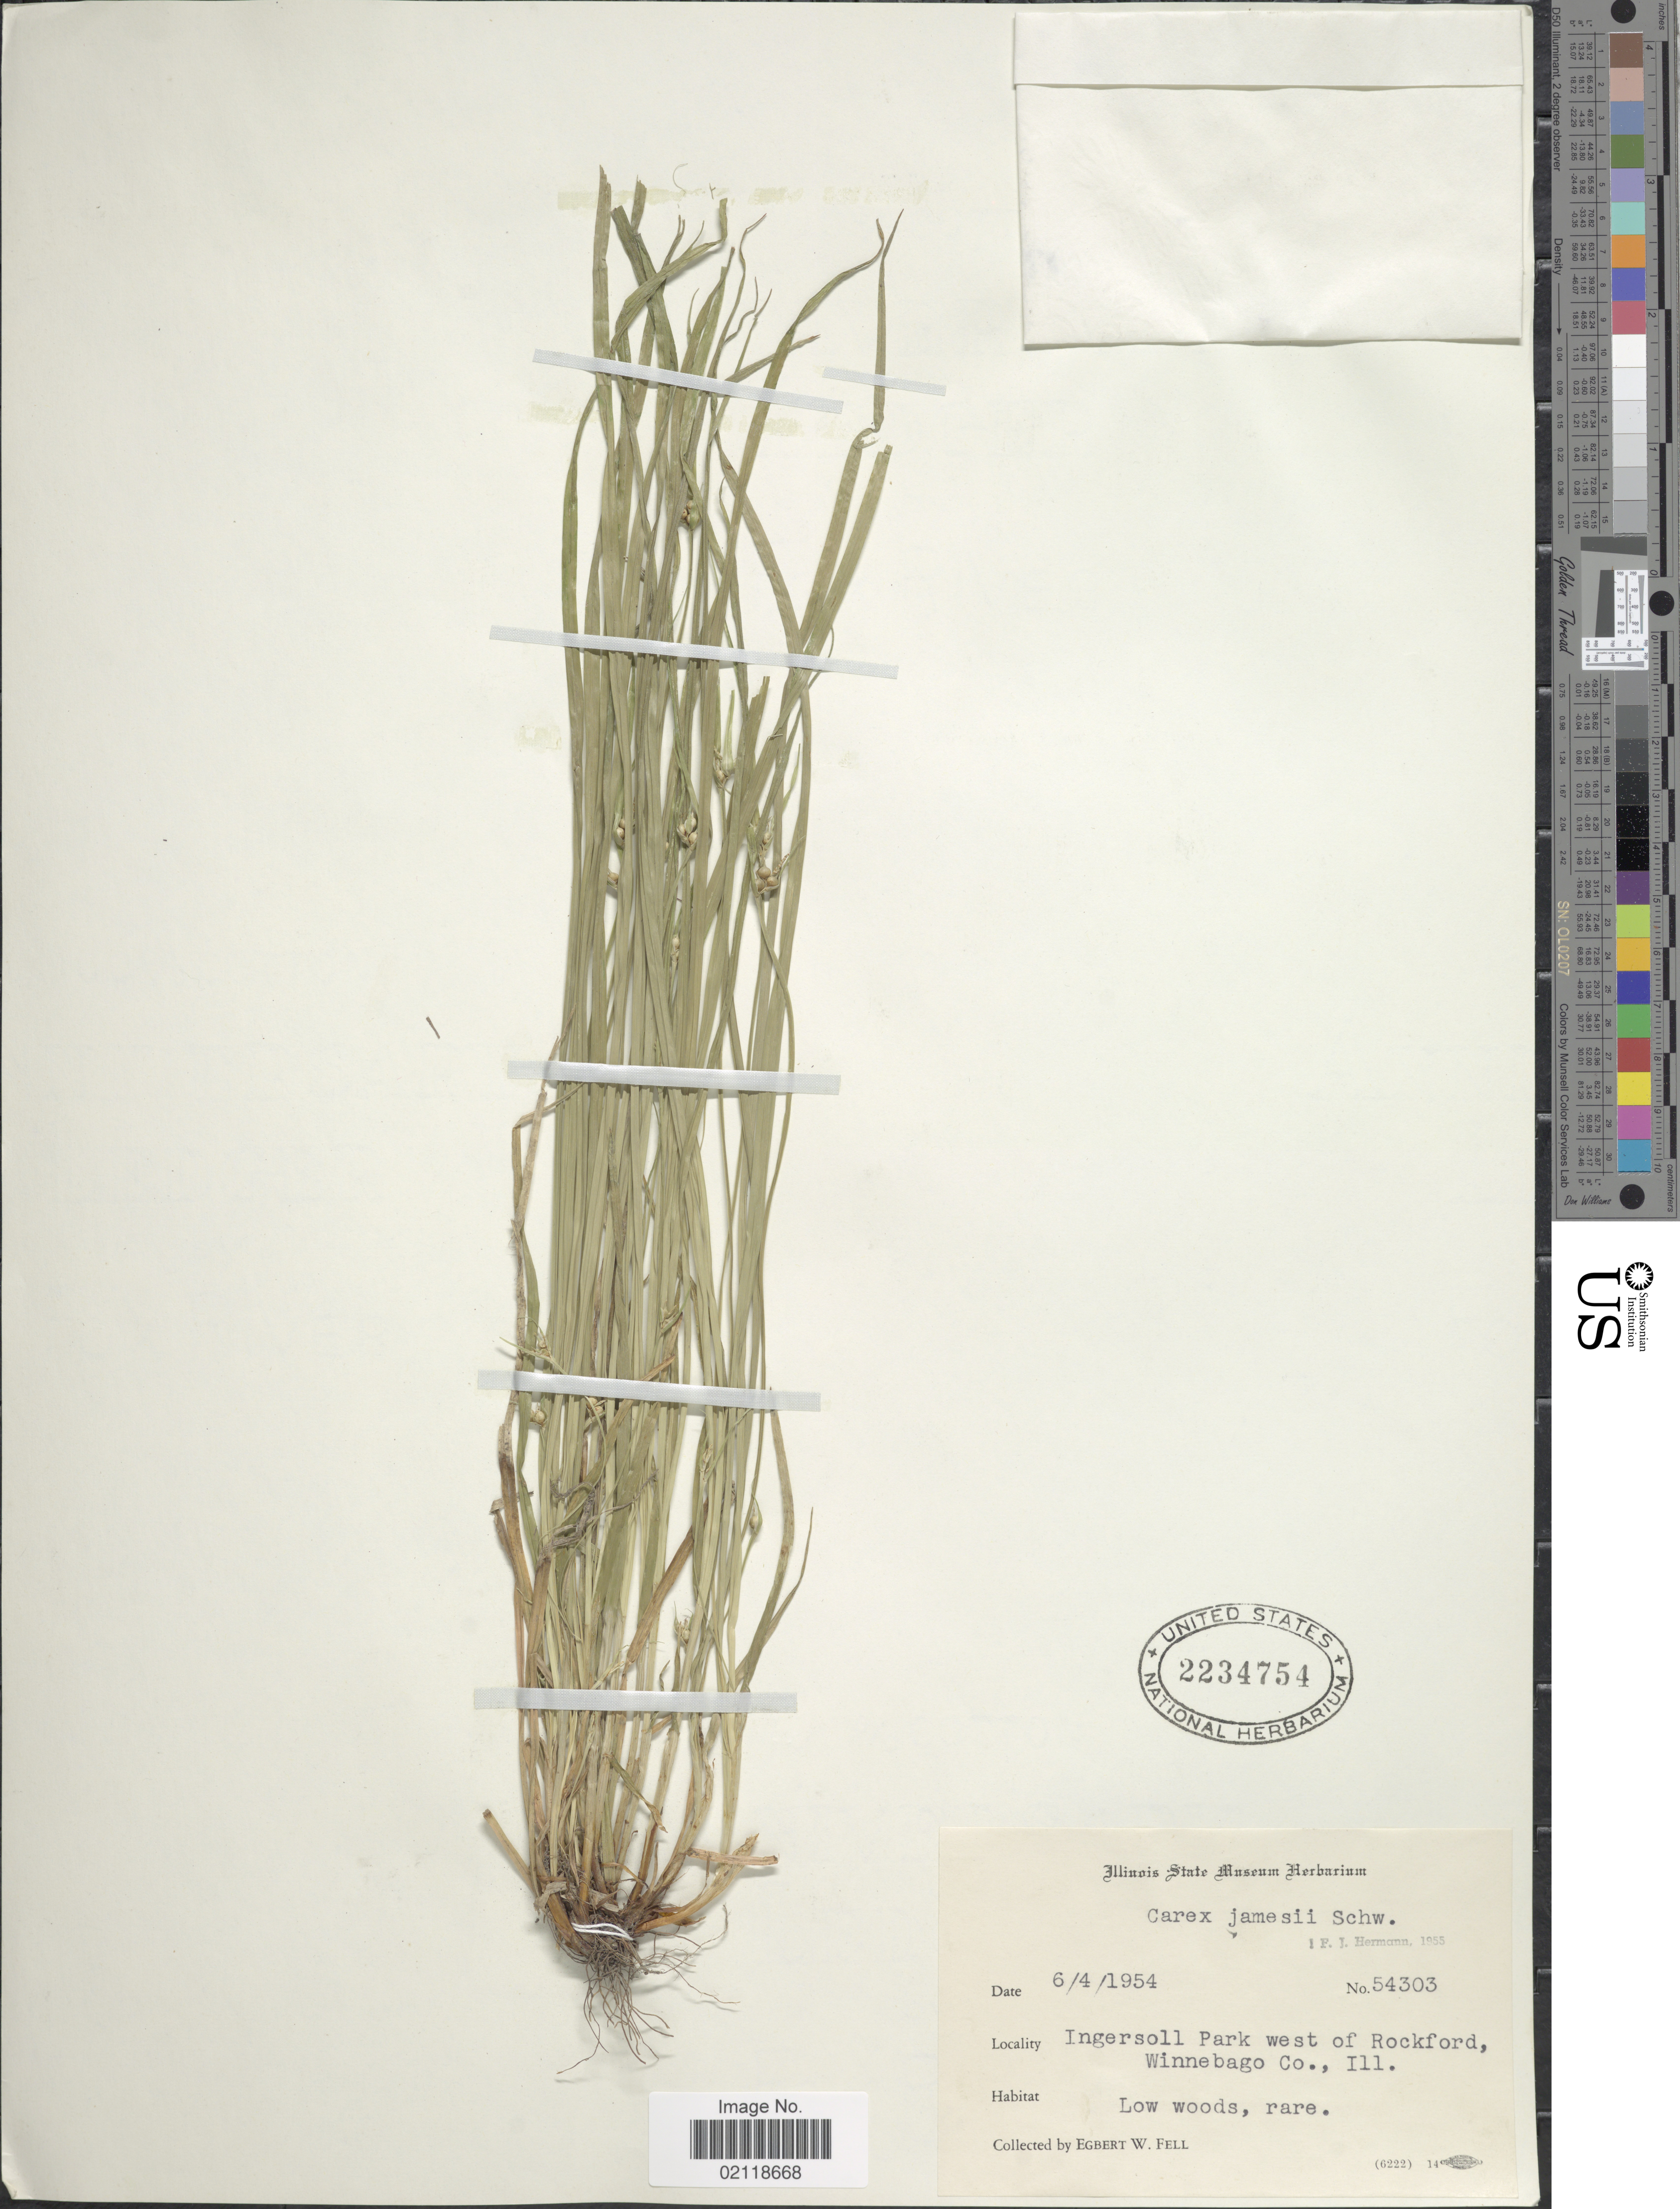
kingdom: Plantae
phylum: Tracheophyta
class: Liliopsida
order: Poales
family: Cyperaceae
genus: Carex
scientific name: Carex jamesii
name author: Schwein.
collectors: E. Fell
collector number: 54303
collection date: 1954-06-04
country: United States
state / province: Illinois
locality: Ingersoll Park west of Rockford, Winnebago Co.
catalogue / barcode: US 2234754